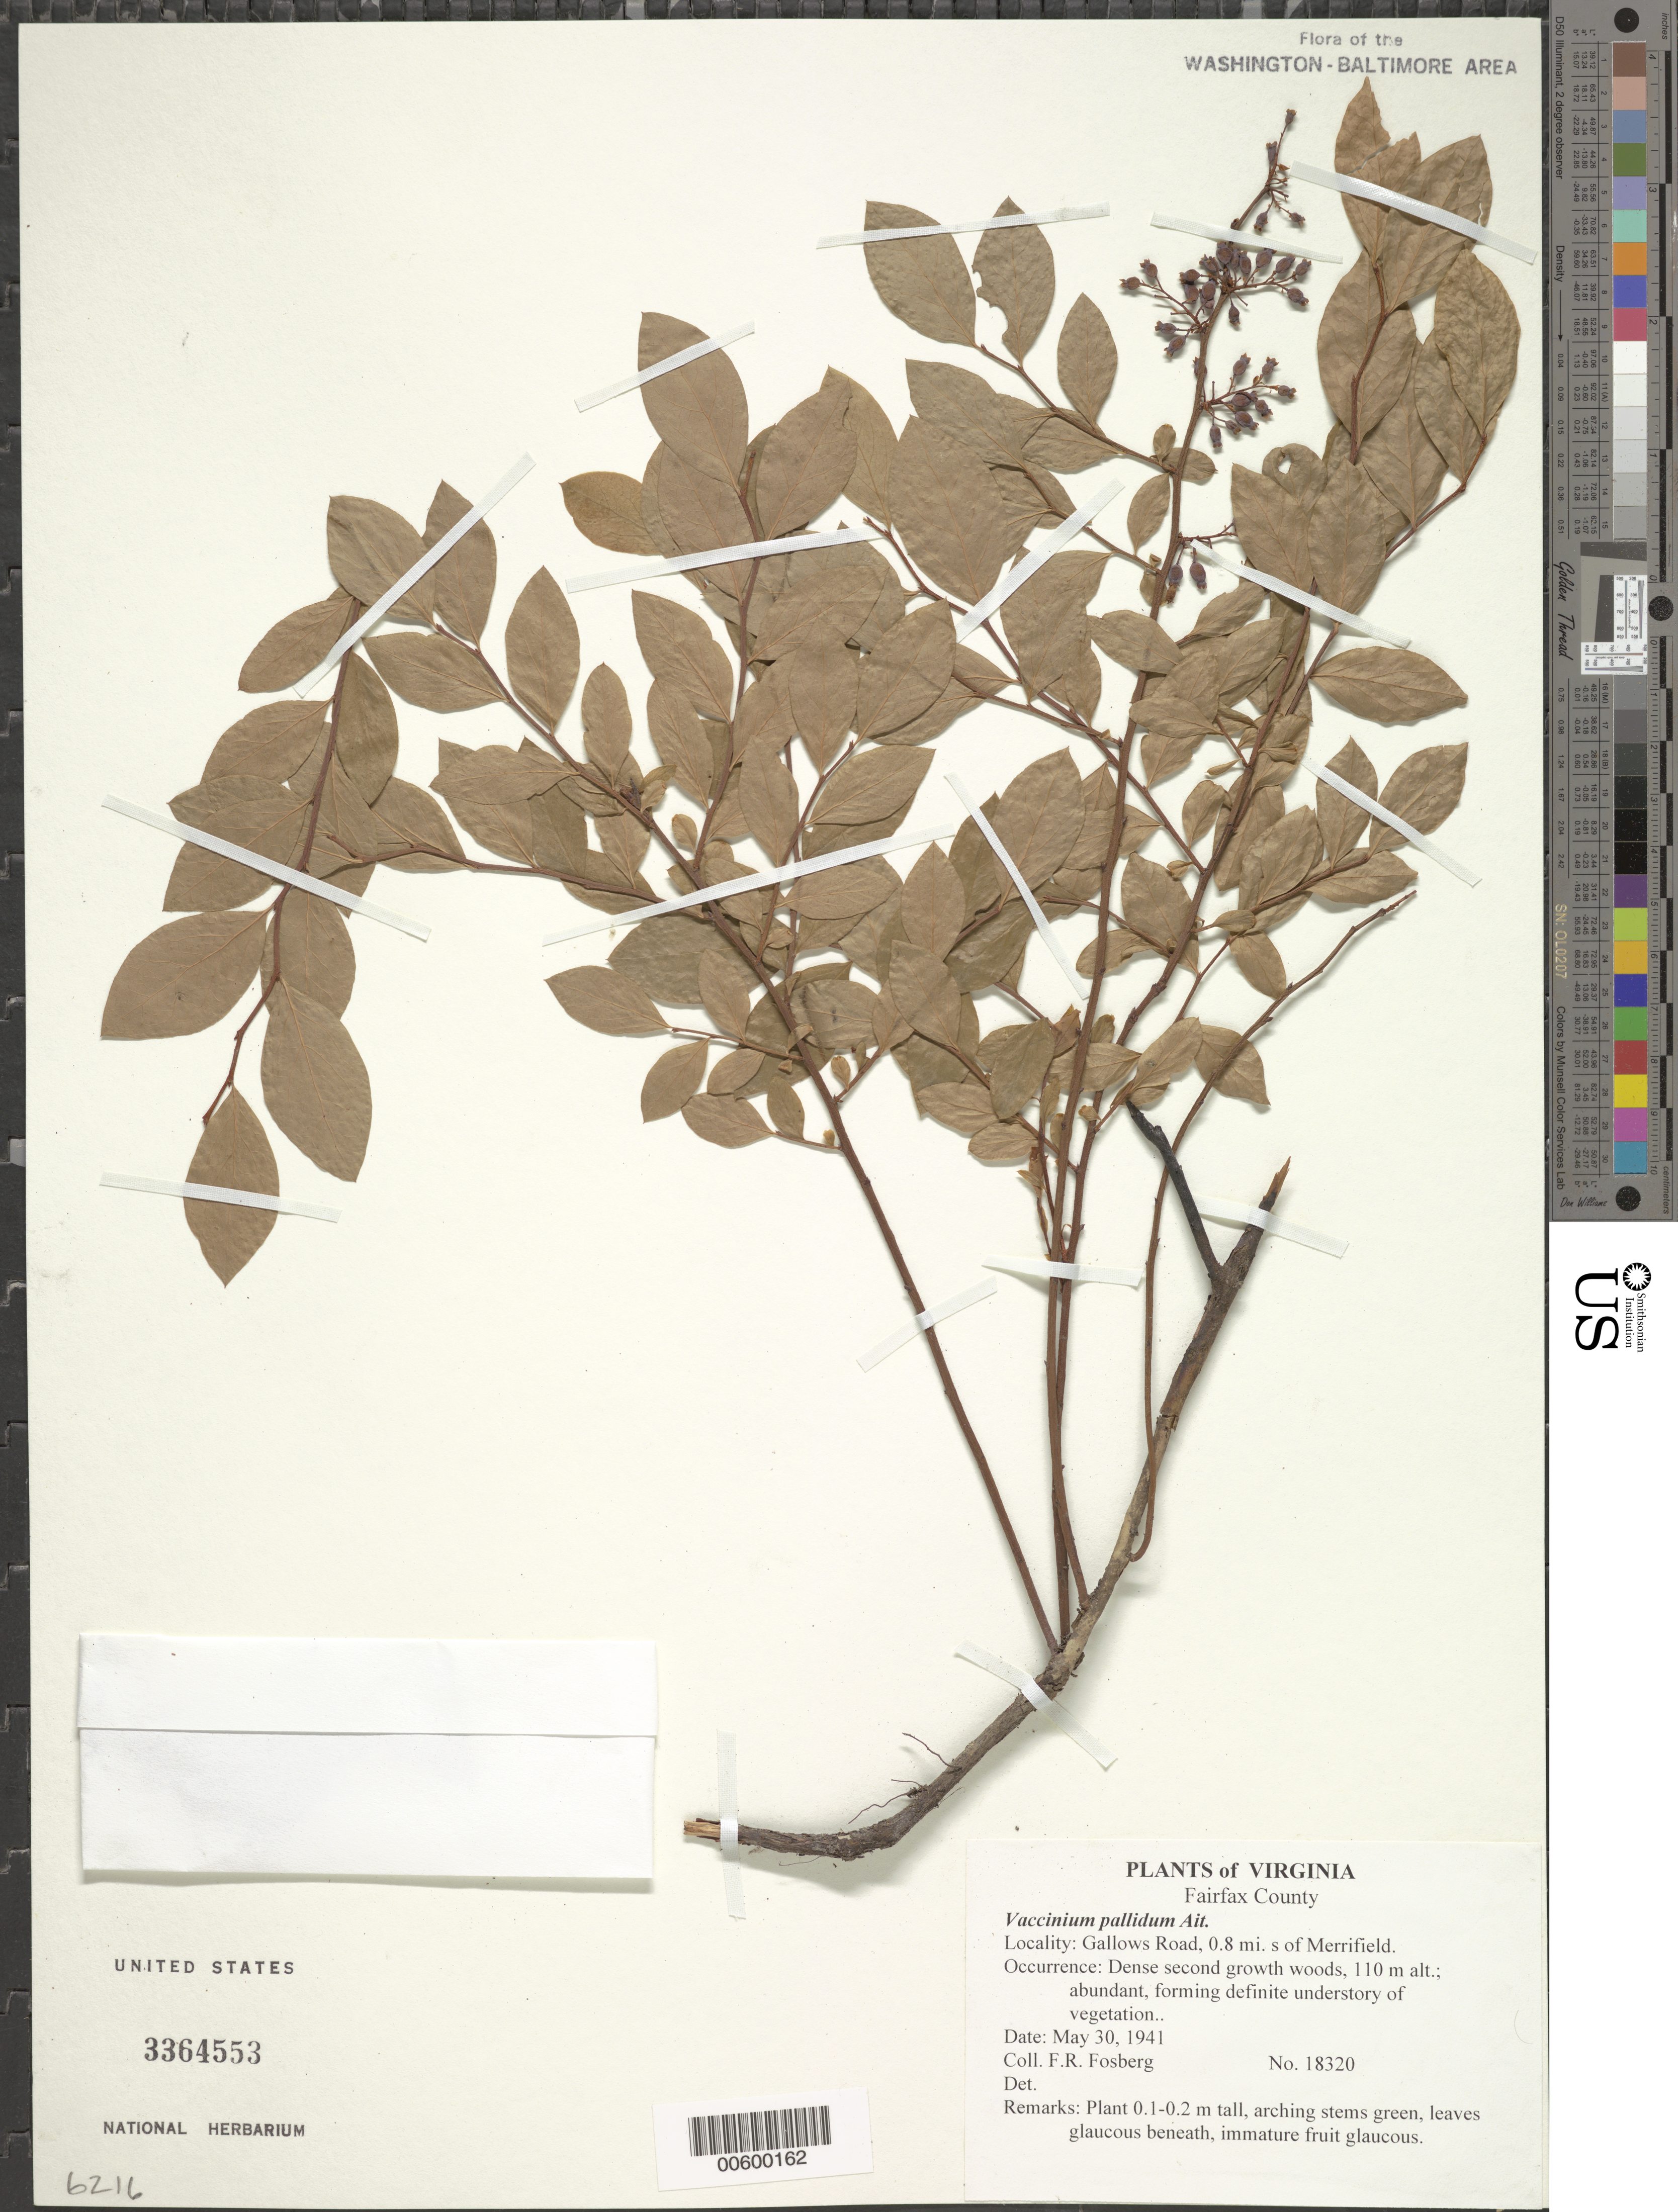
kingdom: Plantae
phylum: Tracheophyta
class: Magnoliopsida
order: Ericales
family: Ericaceae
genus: Vaccinium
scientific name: Vaccinium pallidum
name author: Aiton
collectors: F. R. Fosberg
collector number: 18320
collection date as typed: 30 May 1941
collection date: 1941-05-30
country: United States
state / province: Virginia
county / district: Fairfax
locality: Gallows Road, 0.8 mi. S of Merrifield.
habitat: Dense second growth woods, 110 m alt.; abundant, forming definite understory of vegetation..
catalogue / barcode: US 3364553